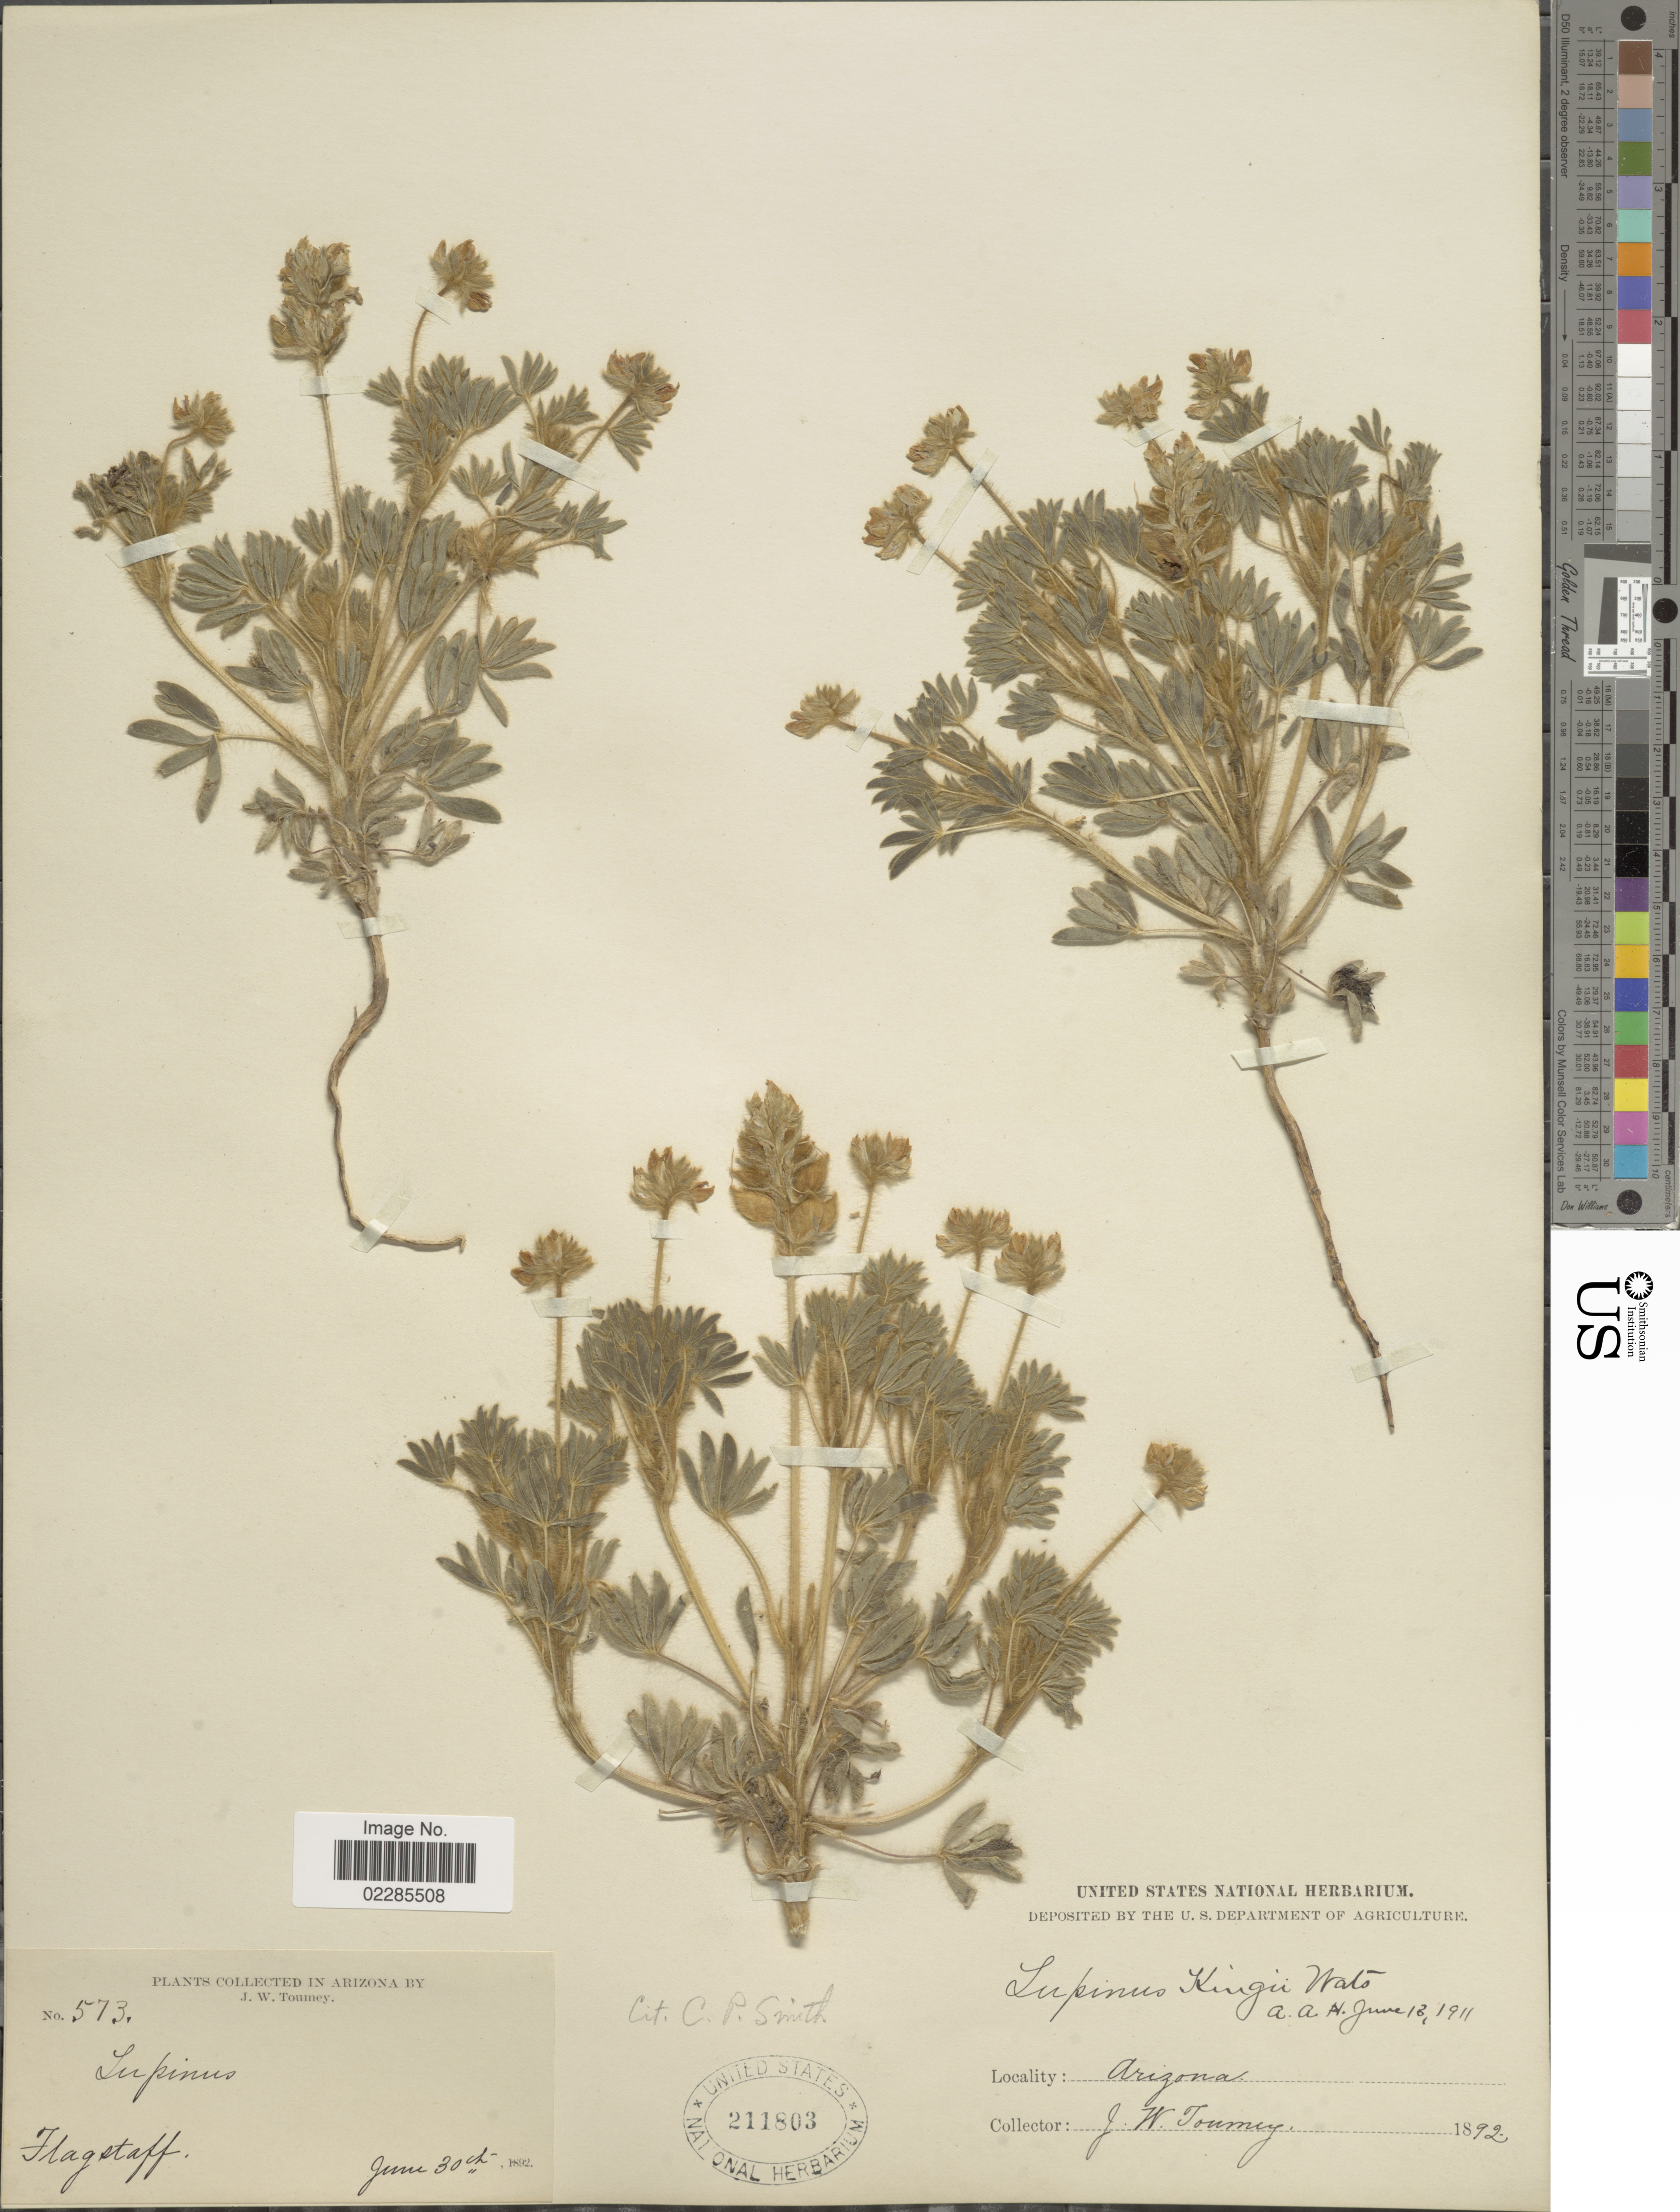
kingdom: Plantae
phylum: Tracheophyta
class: Magnoliopsida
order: Fabales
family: Fabaceae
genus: Lupinus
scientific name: Lupinus kingii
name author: S. Watson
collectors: J. Tourney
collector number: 573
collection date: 1892-06-30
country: United States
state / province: Arizona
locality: Flagstaff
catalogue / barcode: US 211803